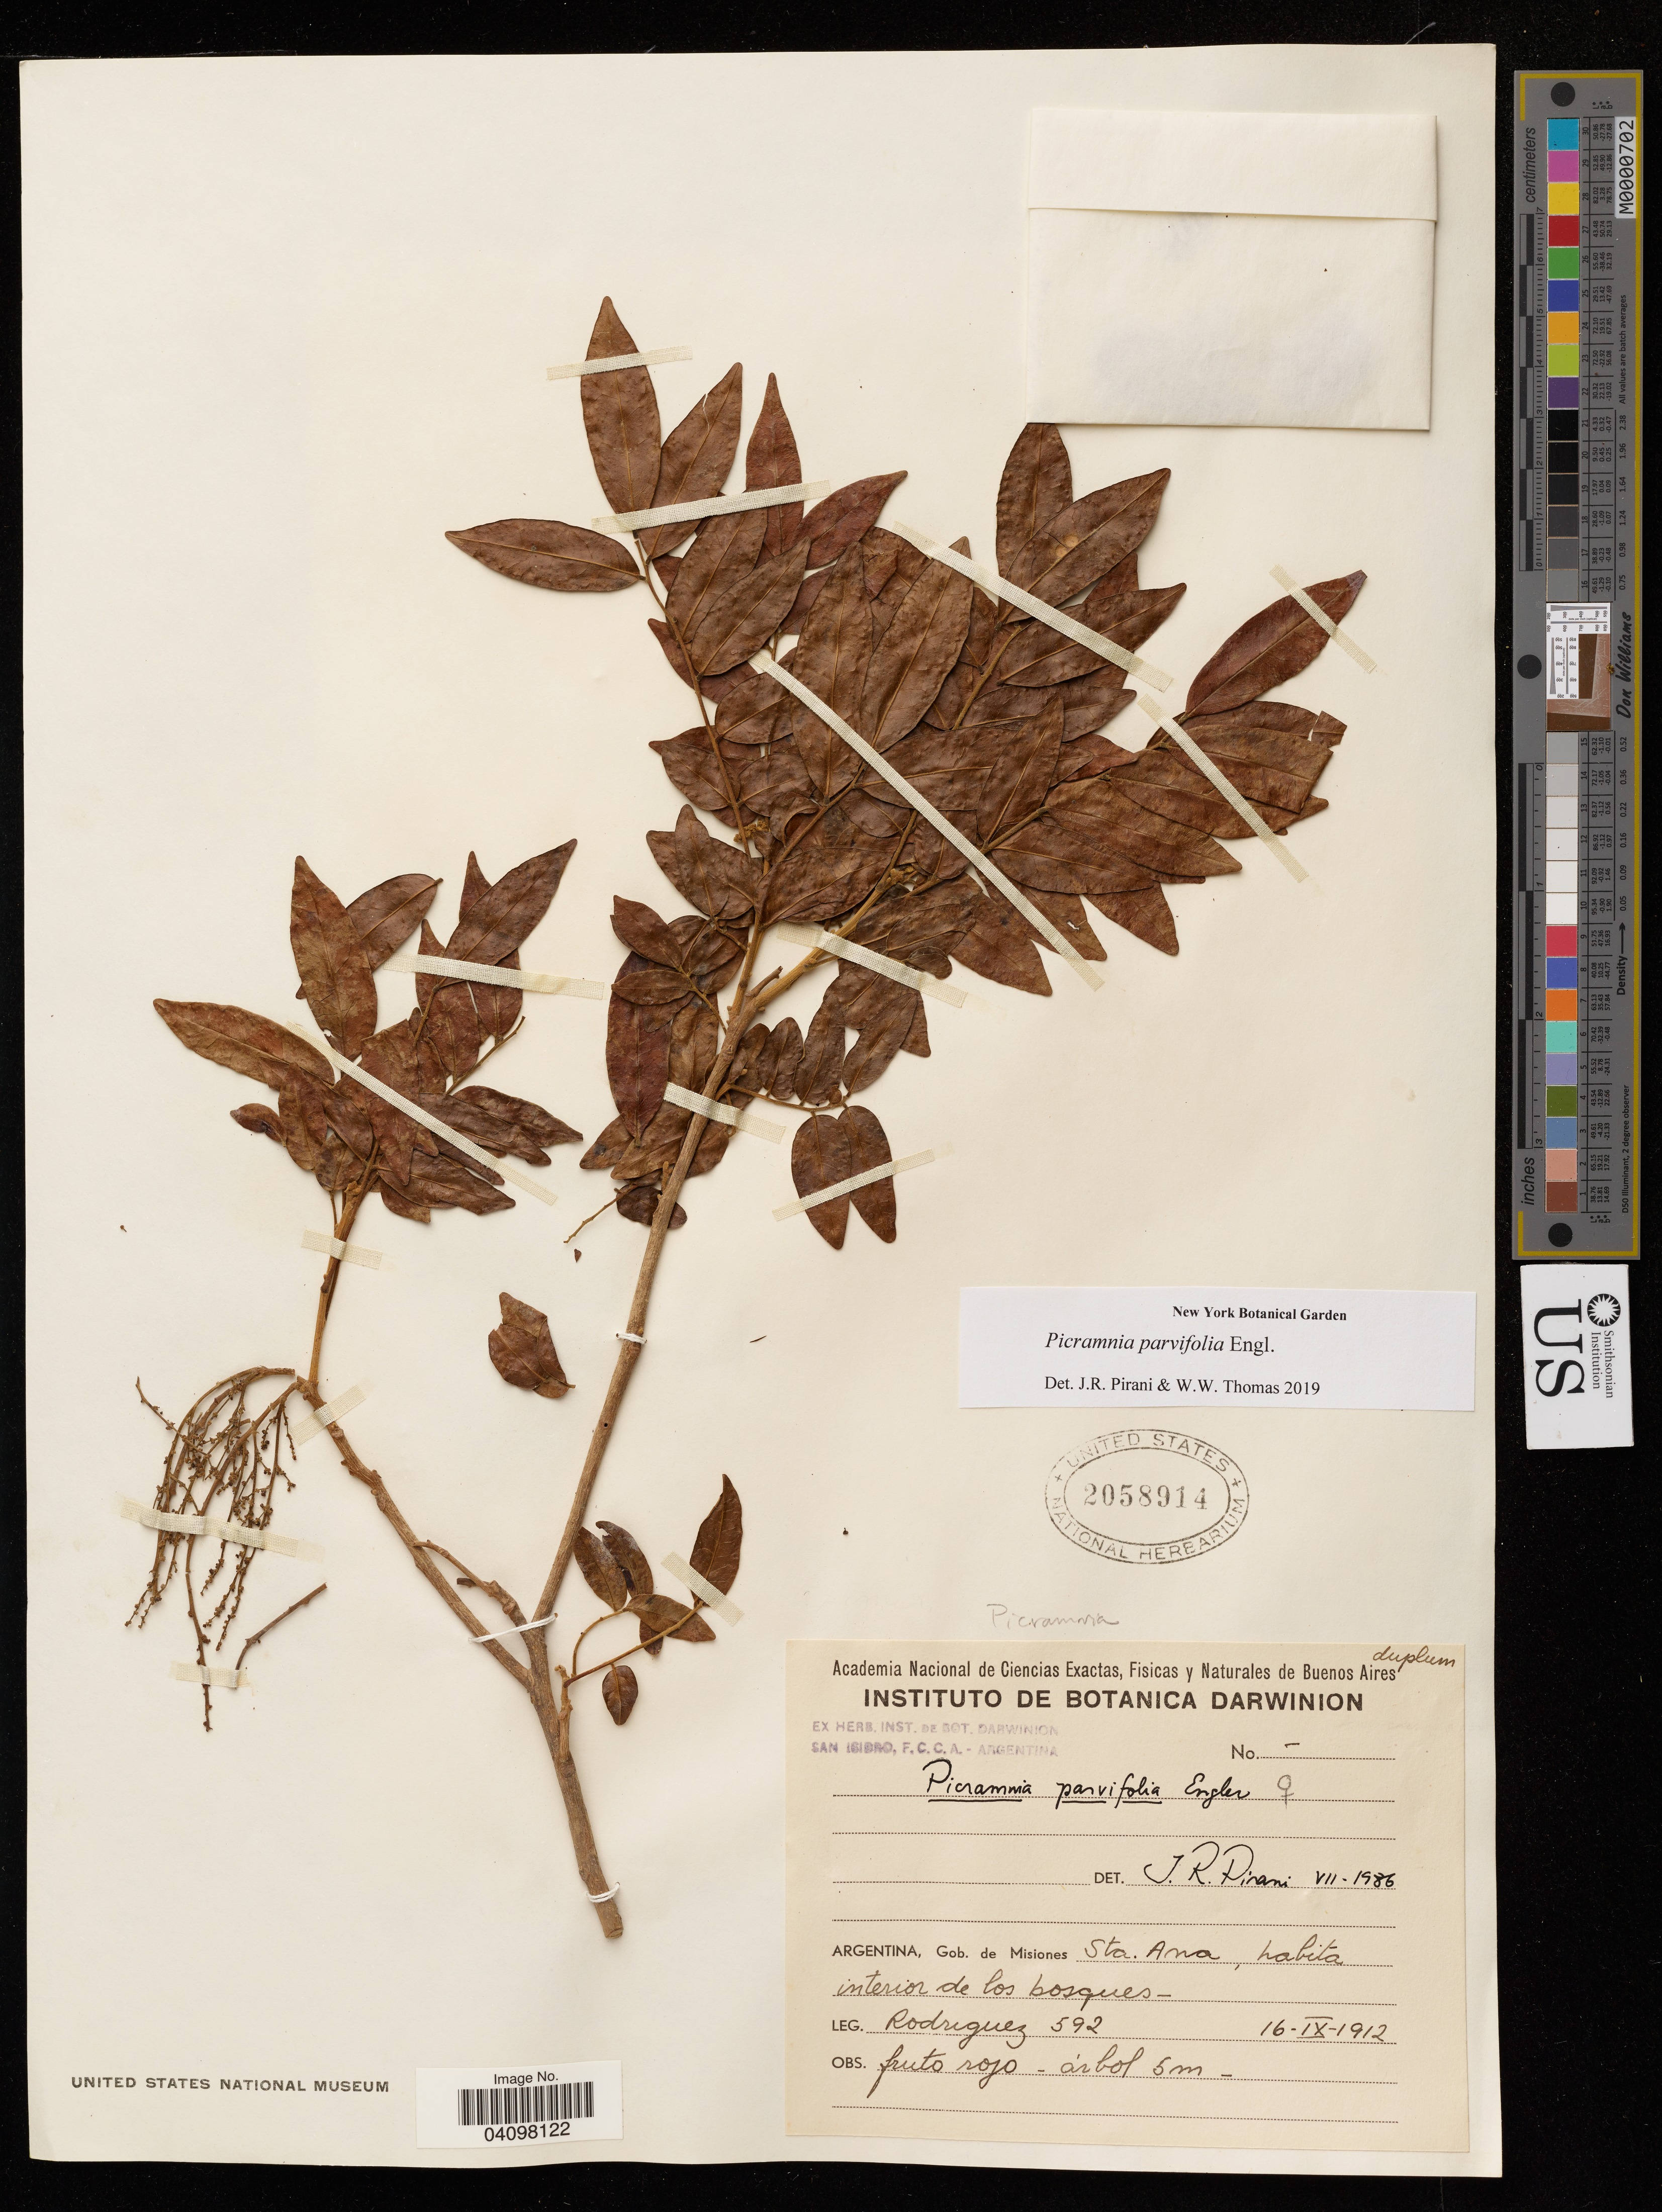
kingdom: Plantae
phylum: Tracheophyta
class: Magnoliopsida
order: Picramniales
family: Picramniaceae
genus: Picramnia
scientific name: Picramnia parvifolia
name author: Engl.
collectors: Rodriguez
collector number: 592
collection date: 1912-09-16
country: Argentina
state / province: Misiones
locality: Sta. Ana.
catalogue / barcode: US 2058914